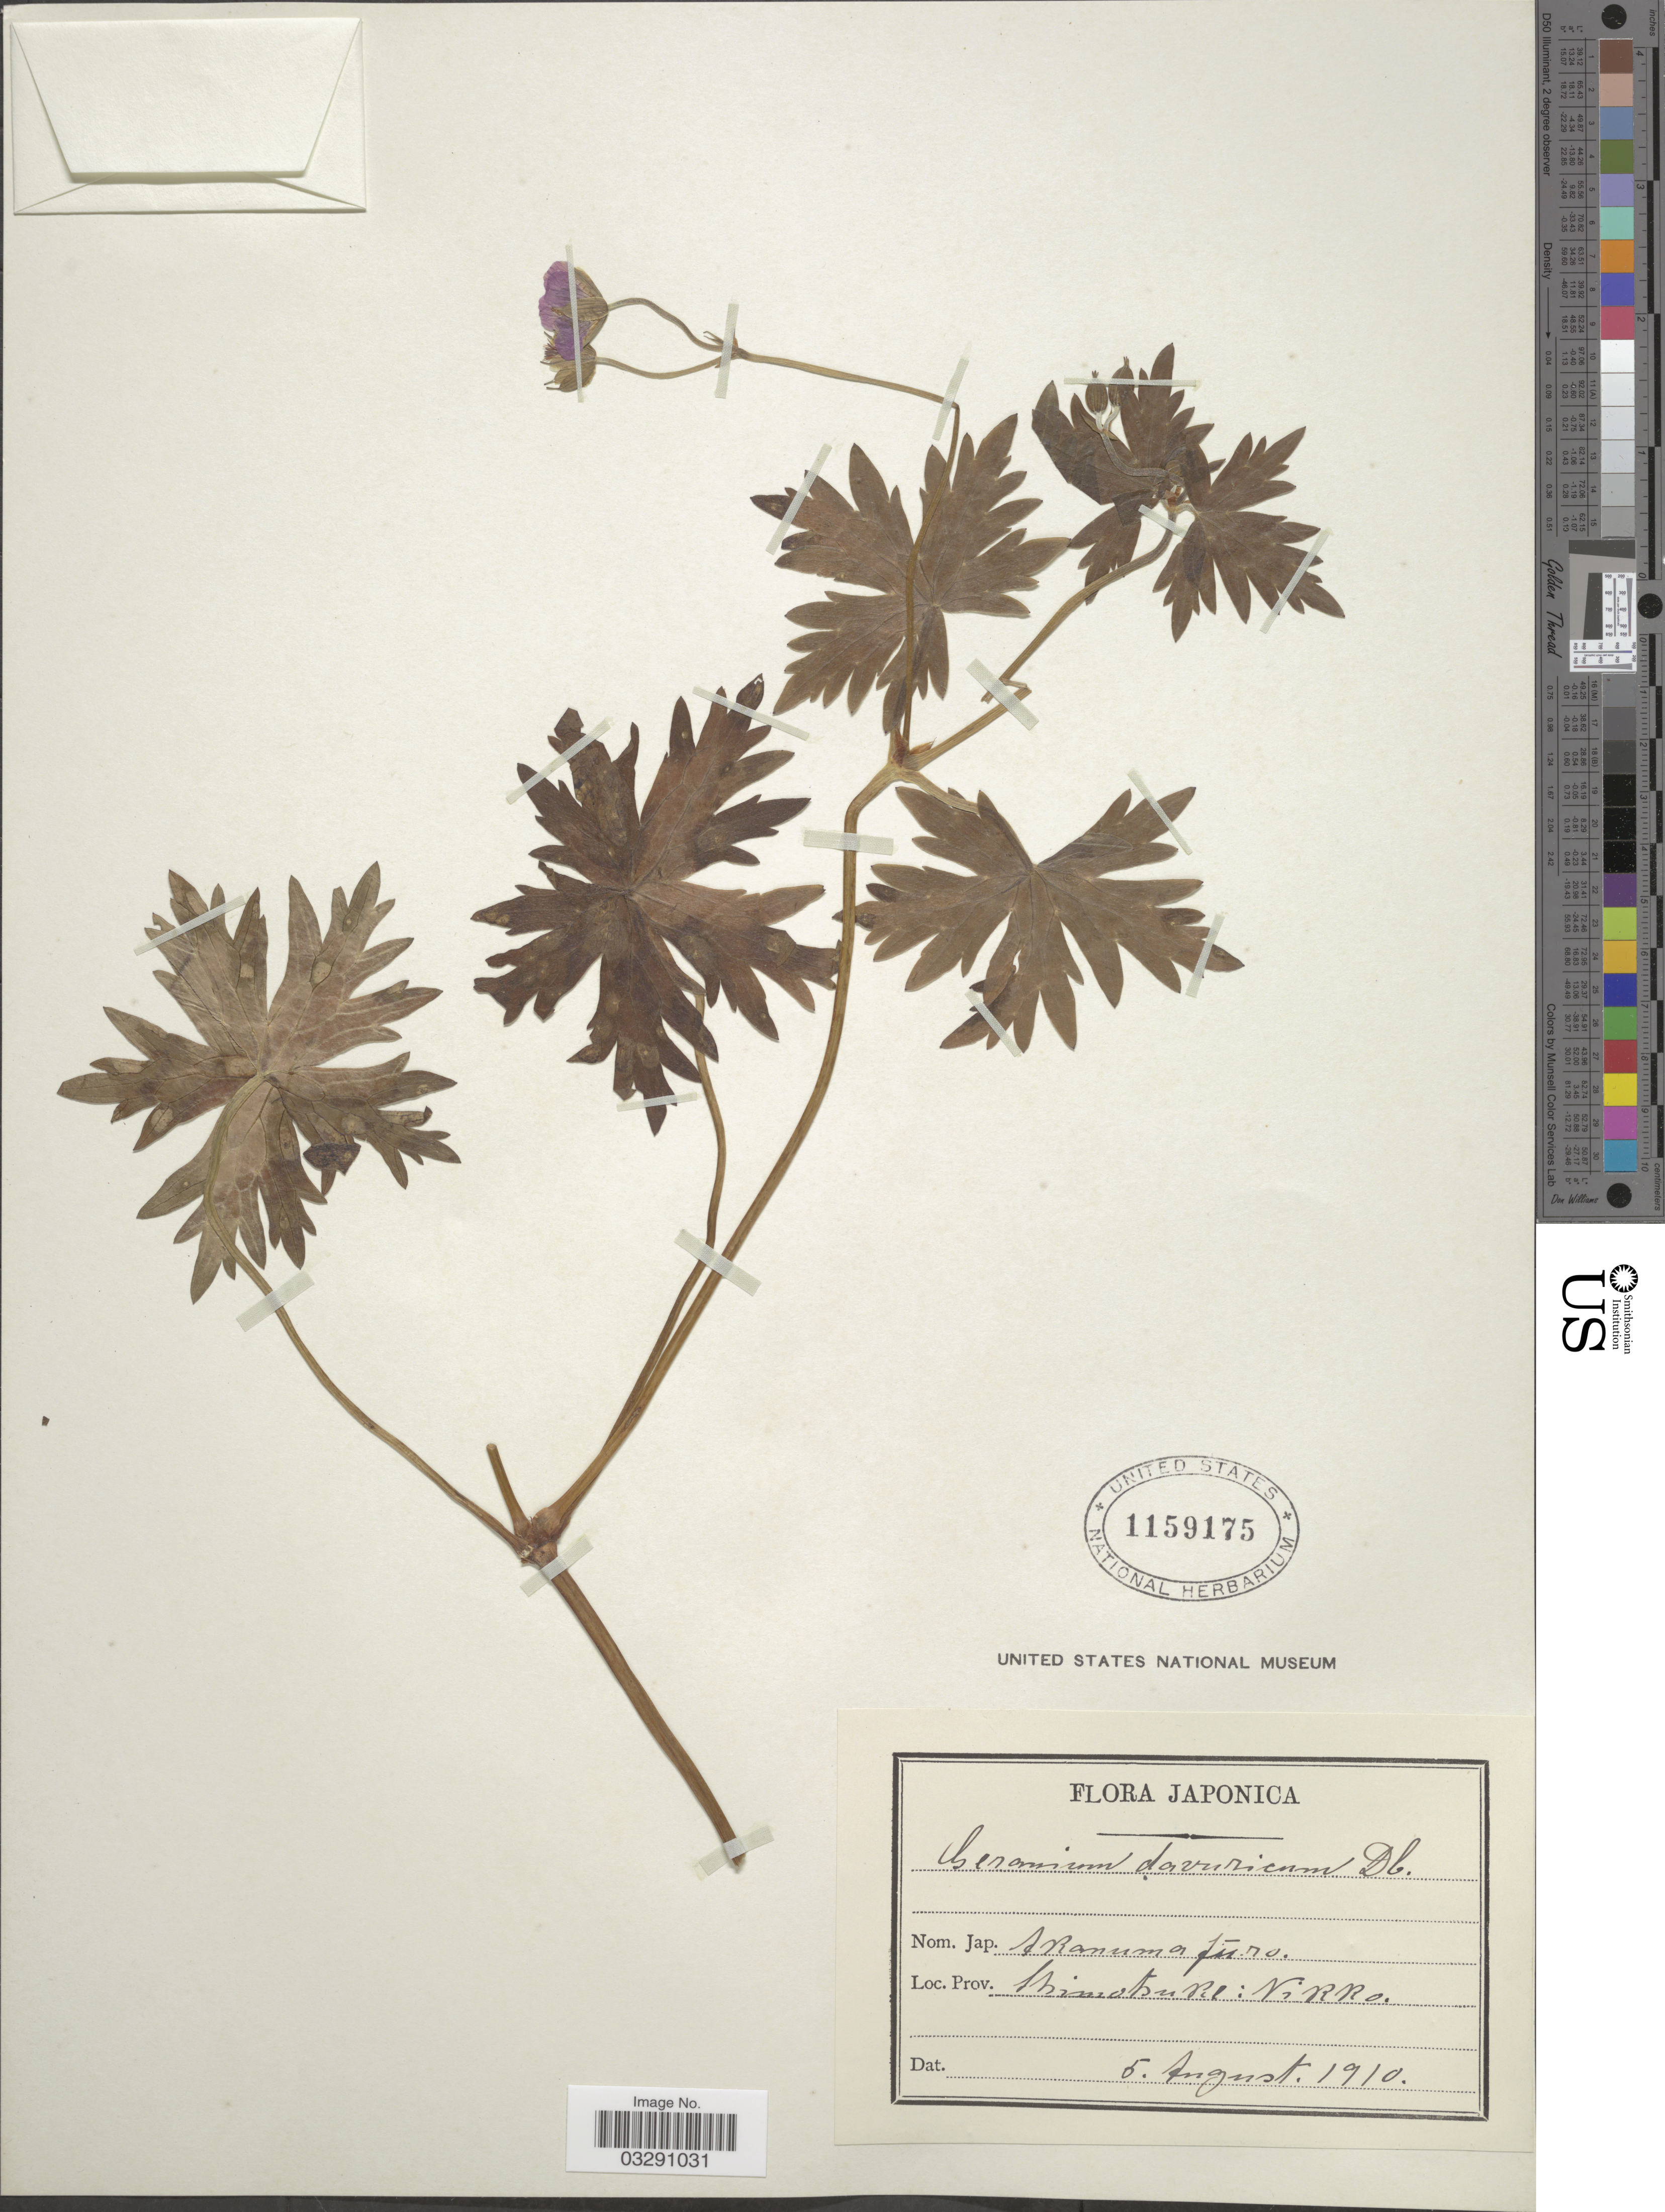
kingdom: Plantae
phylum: Tracheophyta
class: Magnoliopsida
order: Geraniales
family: Geraniaceae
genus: Geranium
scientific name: Geranium dahuricum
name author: DC.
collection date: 1910-08-05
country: Japan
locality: Prov. Mimotsuke: Nikko.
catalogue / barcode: US 1159175